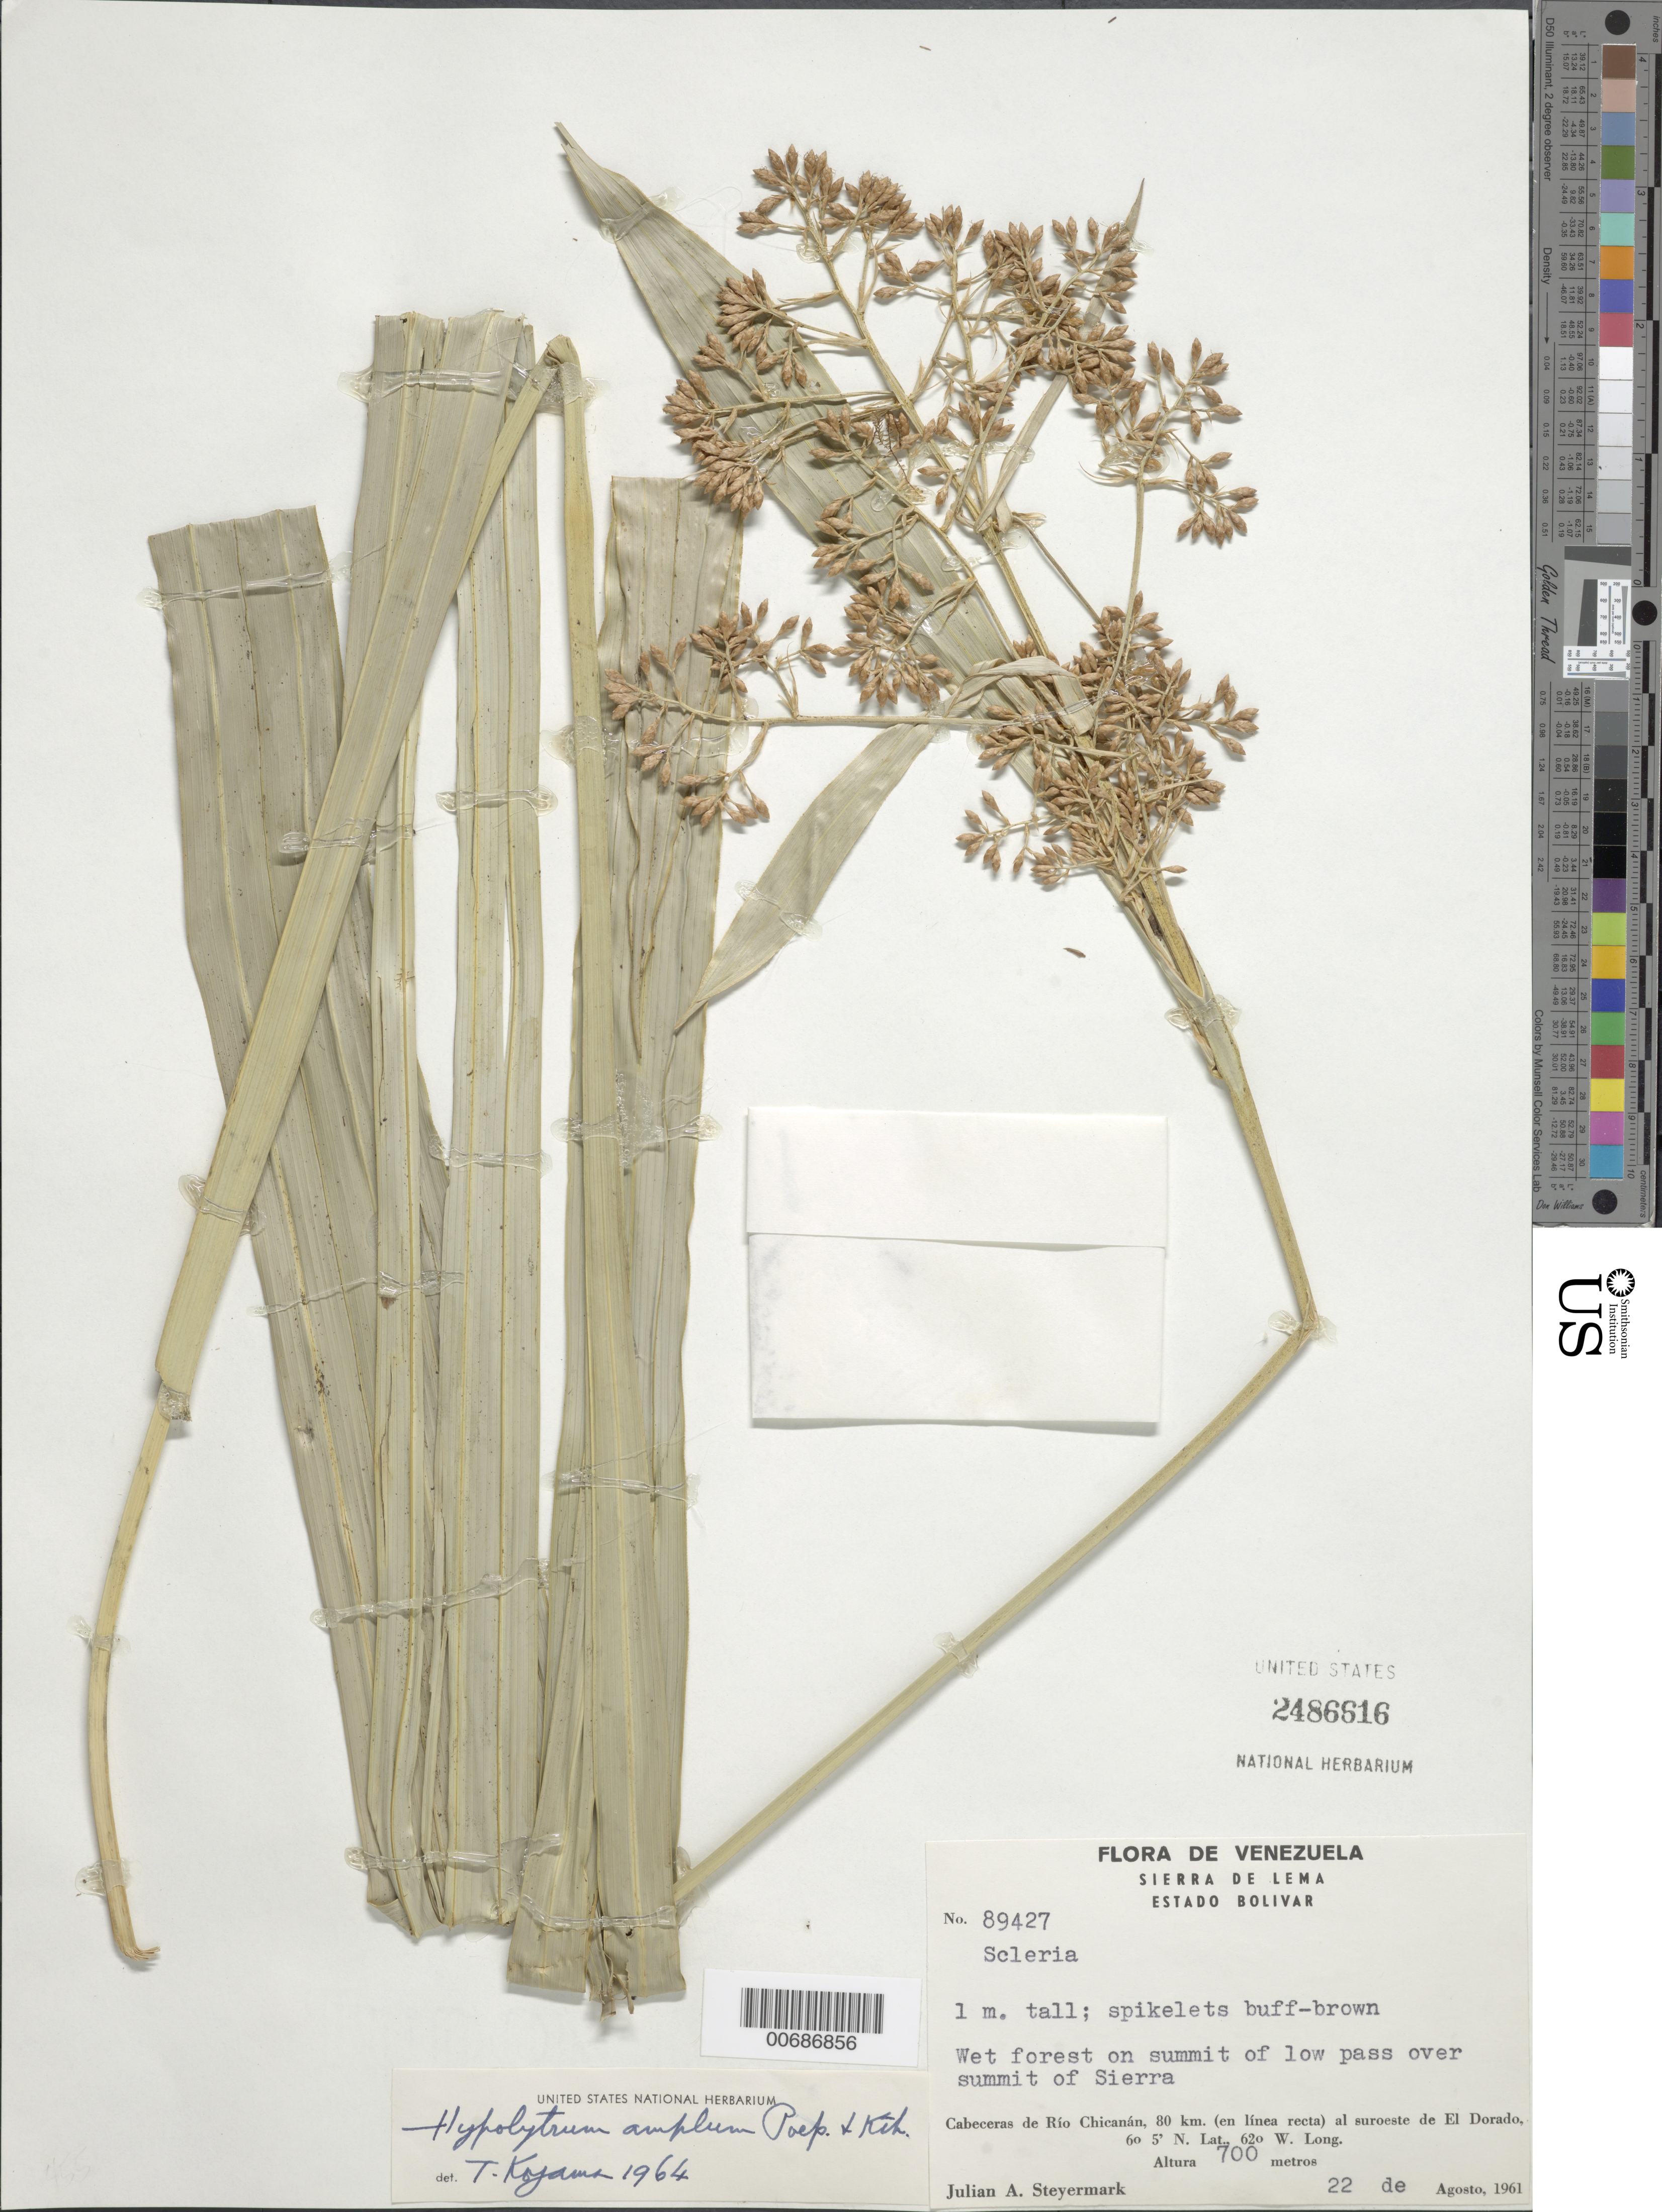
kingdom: Plantae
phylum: Tracheophyta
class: Liliopsida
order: Poales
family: Cyperaceae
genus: Hypolytrum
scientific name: Hypolytrum amplum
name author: Poepp. & Kunth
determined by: Koyama, Tetsuo M.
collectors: J. Steyermark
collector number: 89427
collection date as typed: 22-Aug-61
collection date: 1961-08-22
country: Venezuela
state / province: Bolívar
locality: Sierra de Lema; Cabeceras de Río Chicanán, 80 km (in a straight line) to southwest of El Dorado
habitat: Wet forest on summit of low pass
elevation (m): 700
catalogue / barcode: US 2486616